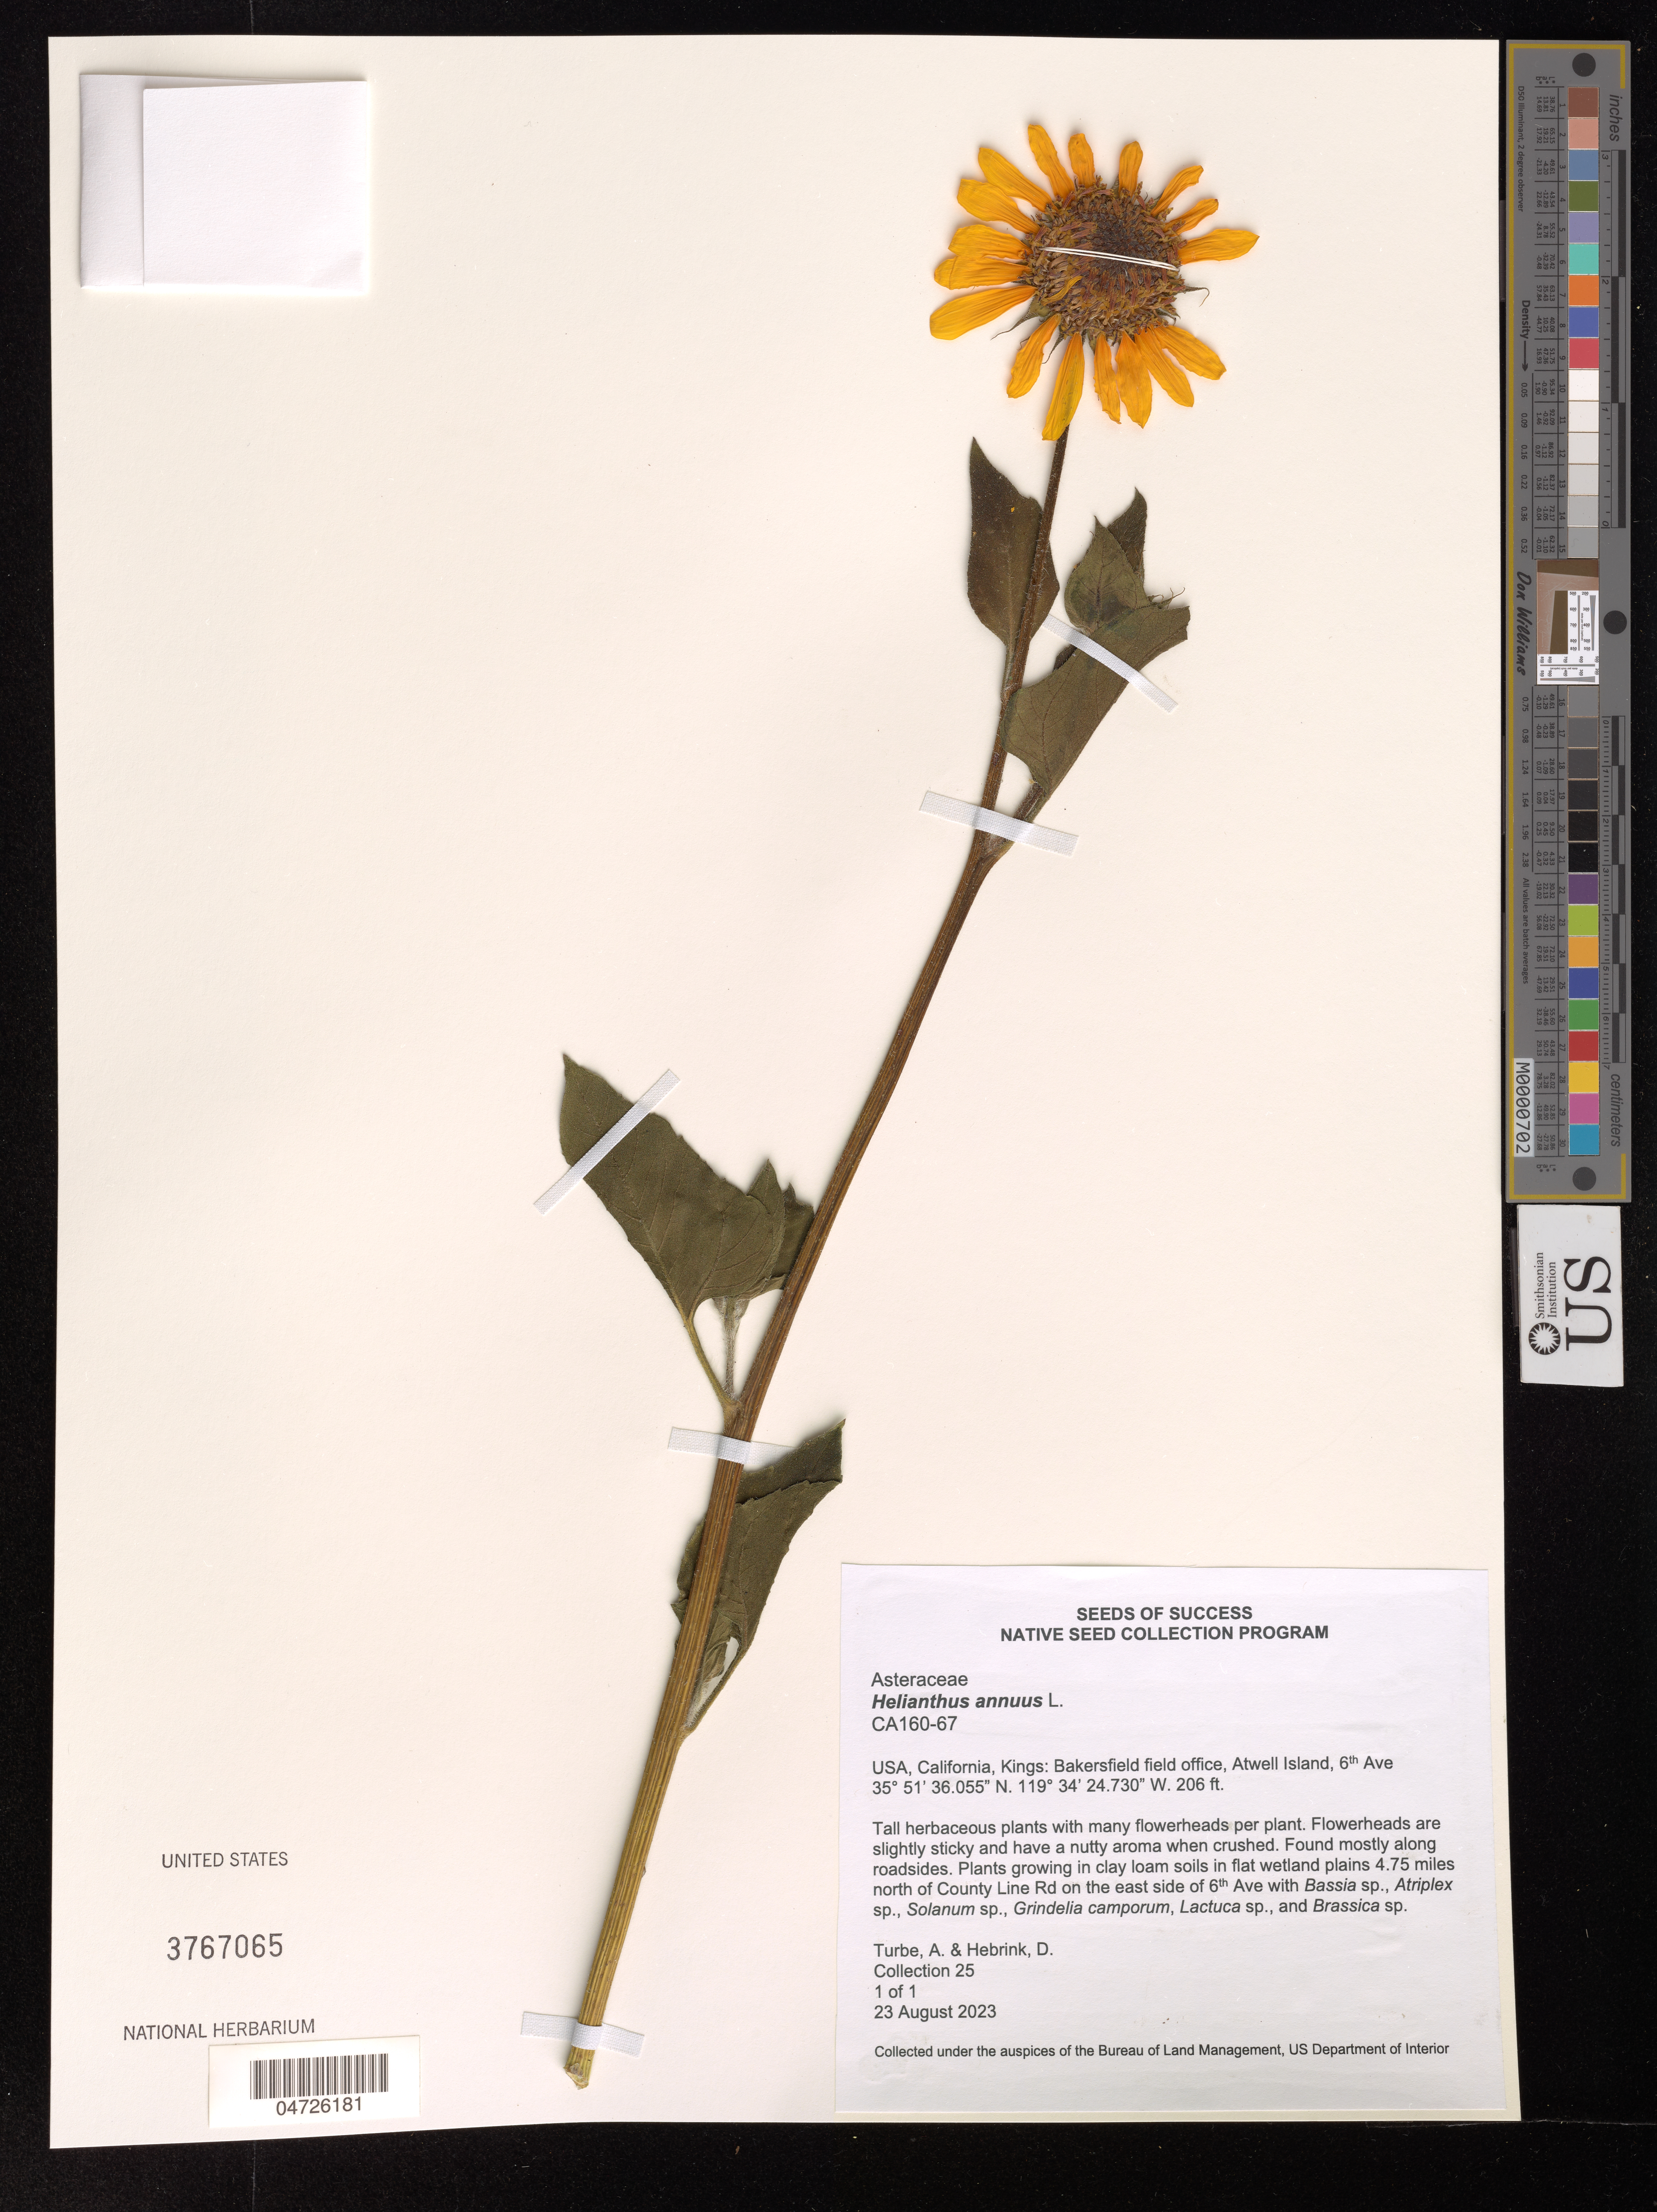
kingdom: Plantae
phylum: Tracheophyta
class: Magnoliopsida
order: Asterales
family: Asteraceae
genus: Helianthus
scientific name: Helianthus annuus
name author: L.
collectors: A. Turbe & D. Hebrink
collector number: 25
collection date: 2023-08-23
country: United States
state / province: California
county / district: Kings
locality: Kings: Bakersfield field office, Atwell Island, 6th Ave.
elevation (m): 63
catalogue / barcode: US 3767065